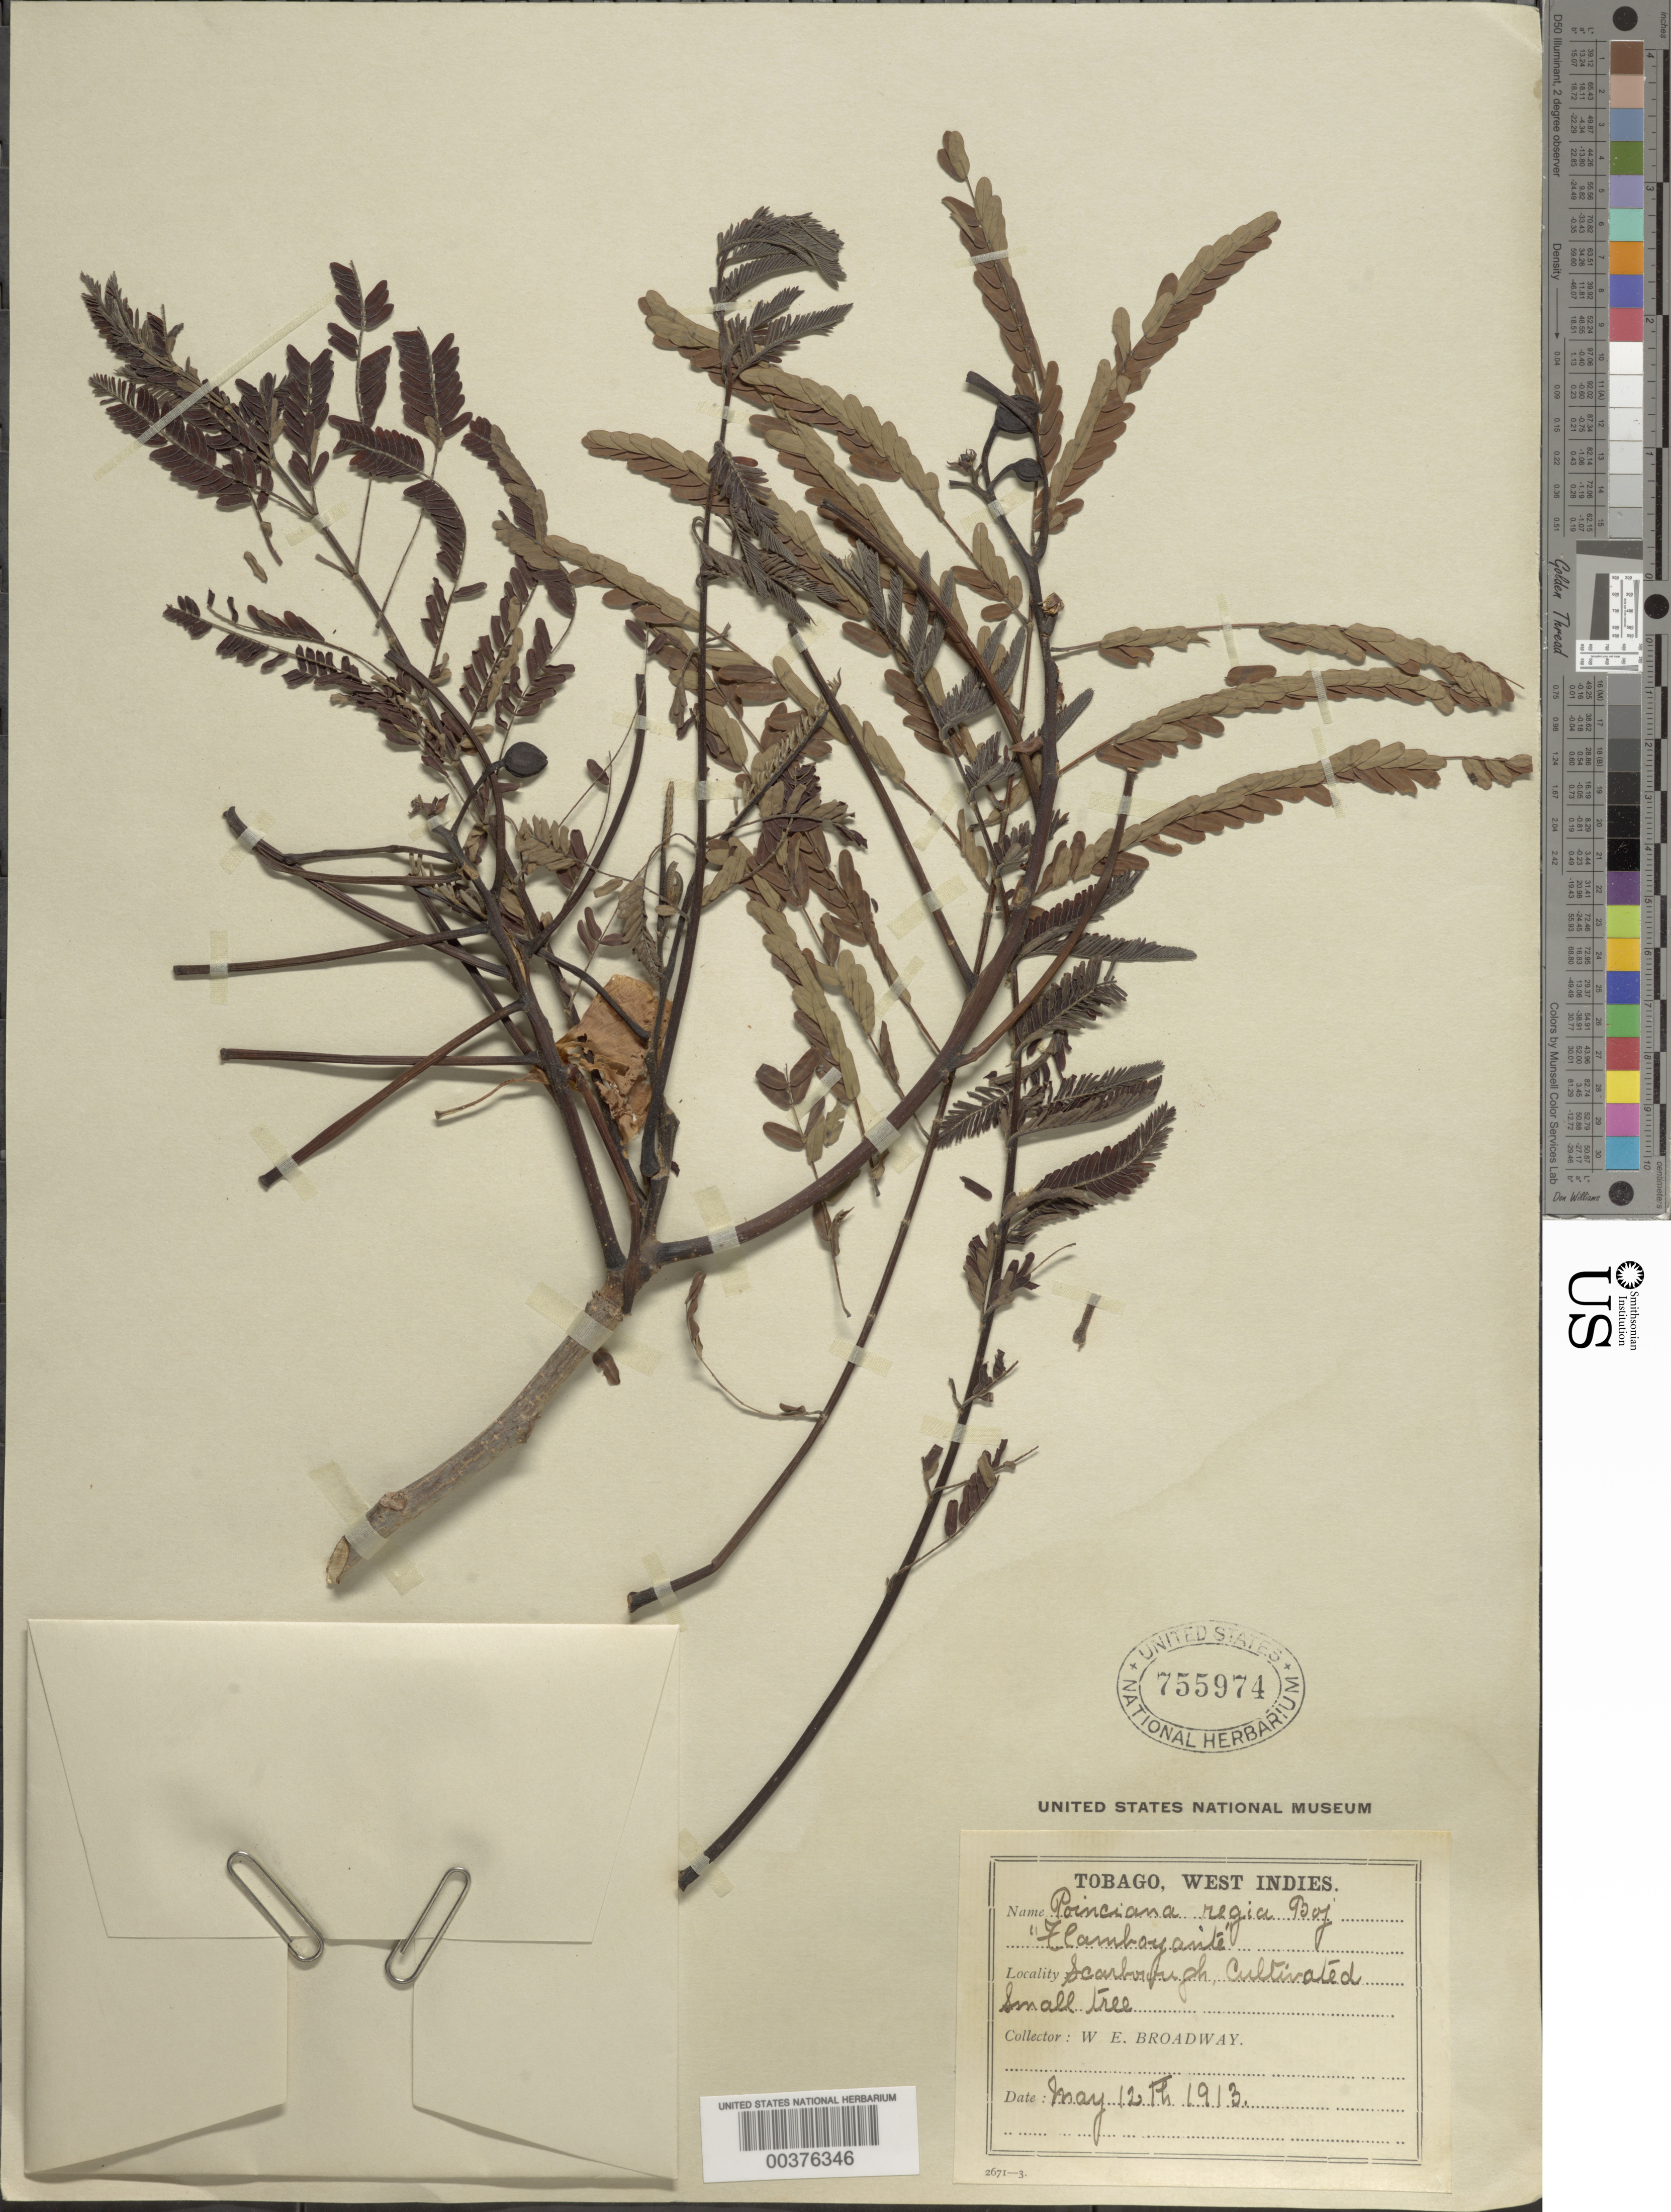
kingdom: Plantae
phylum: Tracheophyta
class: Magnoliopsida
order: Fabales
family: Fabaceae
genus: Delonix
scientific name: Delonix regia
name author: (Bojer ex Hook.) Raf.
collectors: W. Weingart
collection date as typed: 09 Apr 1914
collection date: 1914-04-09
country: Germany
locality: Gorgenthal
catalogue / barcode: US 755974